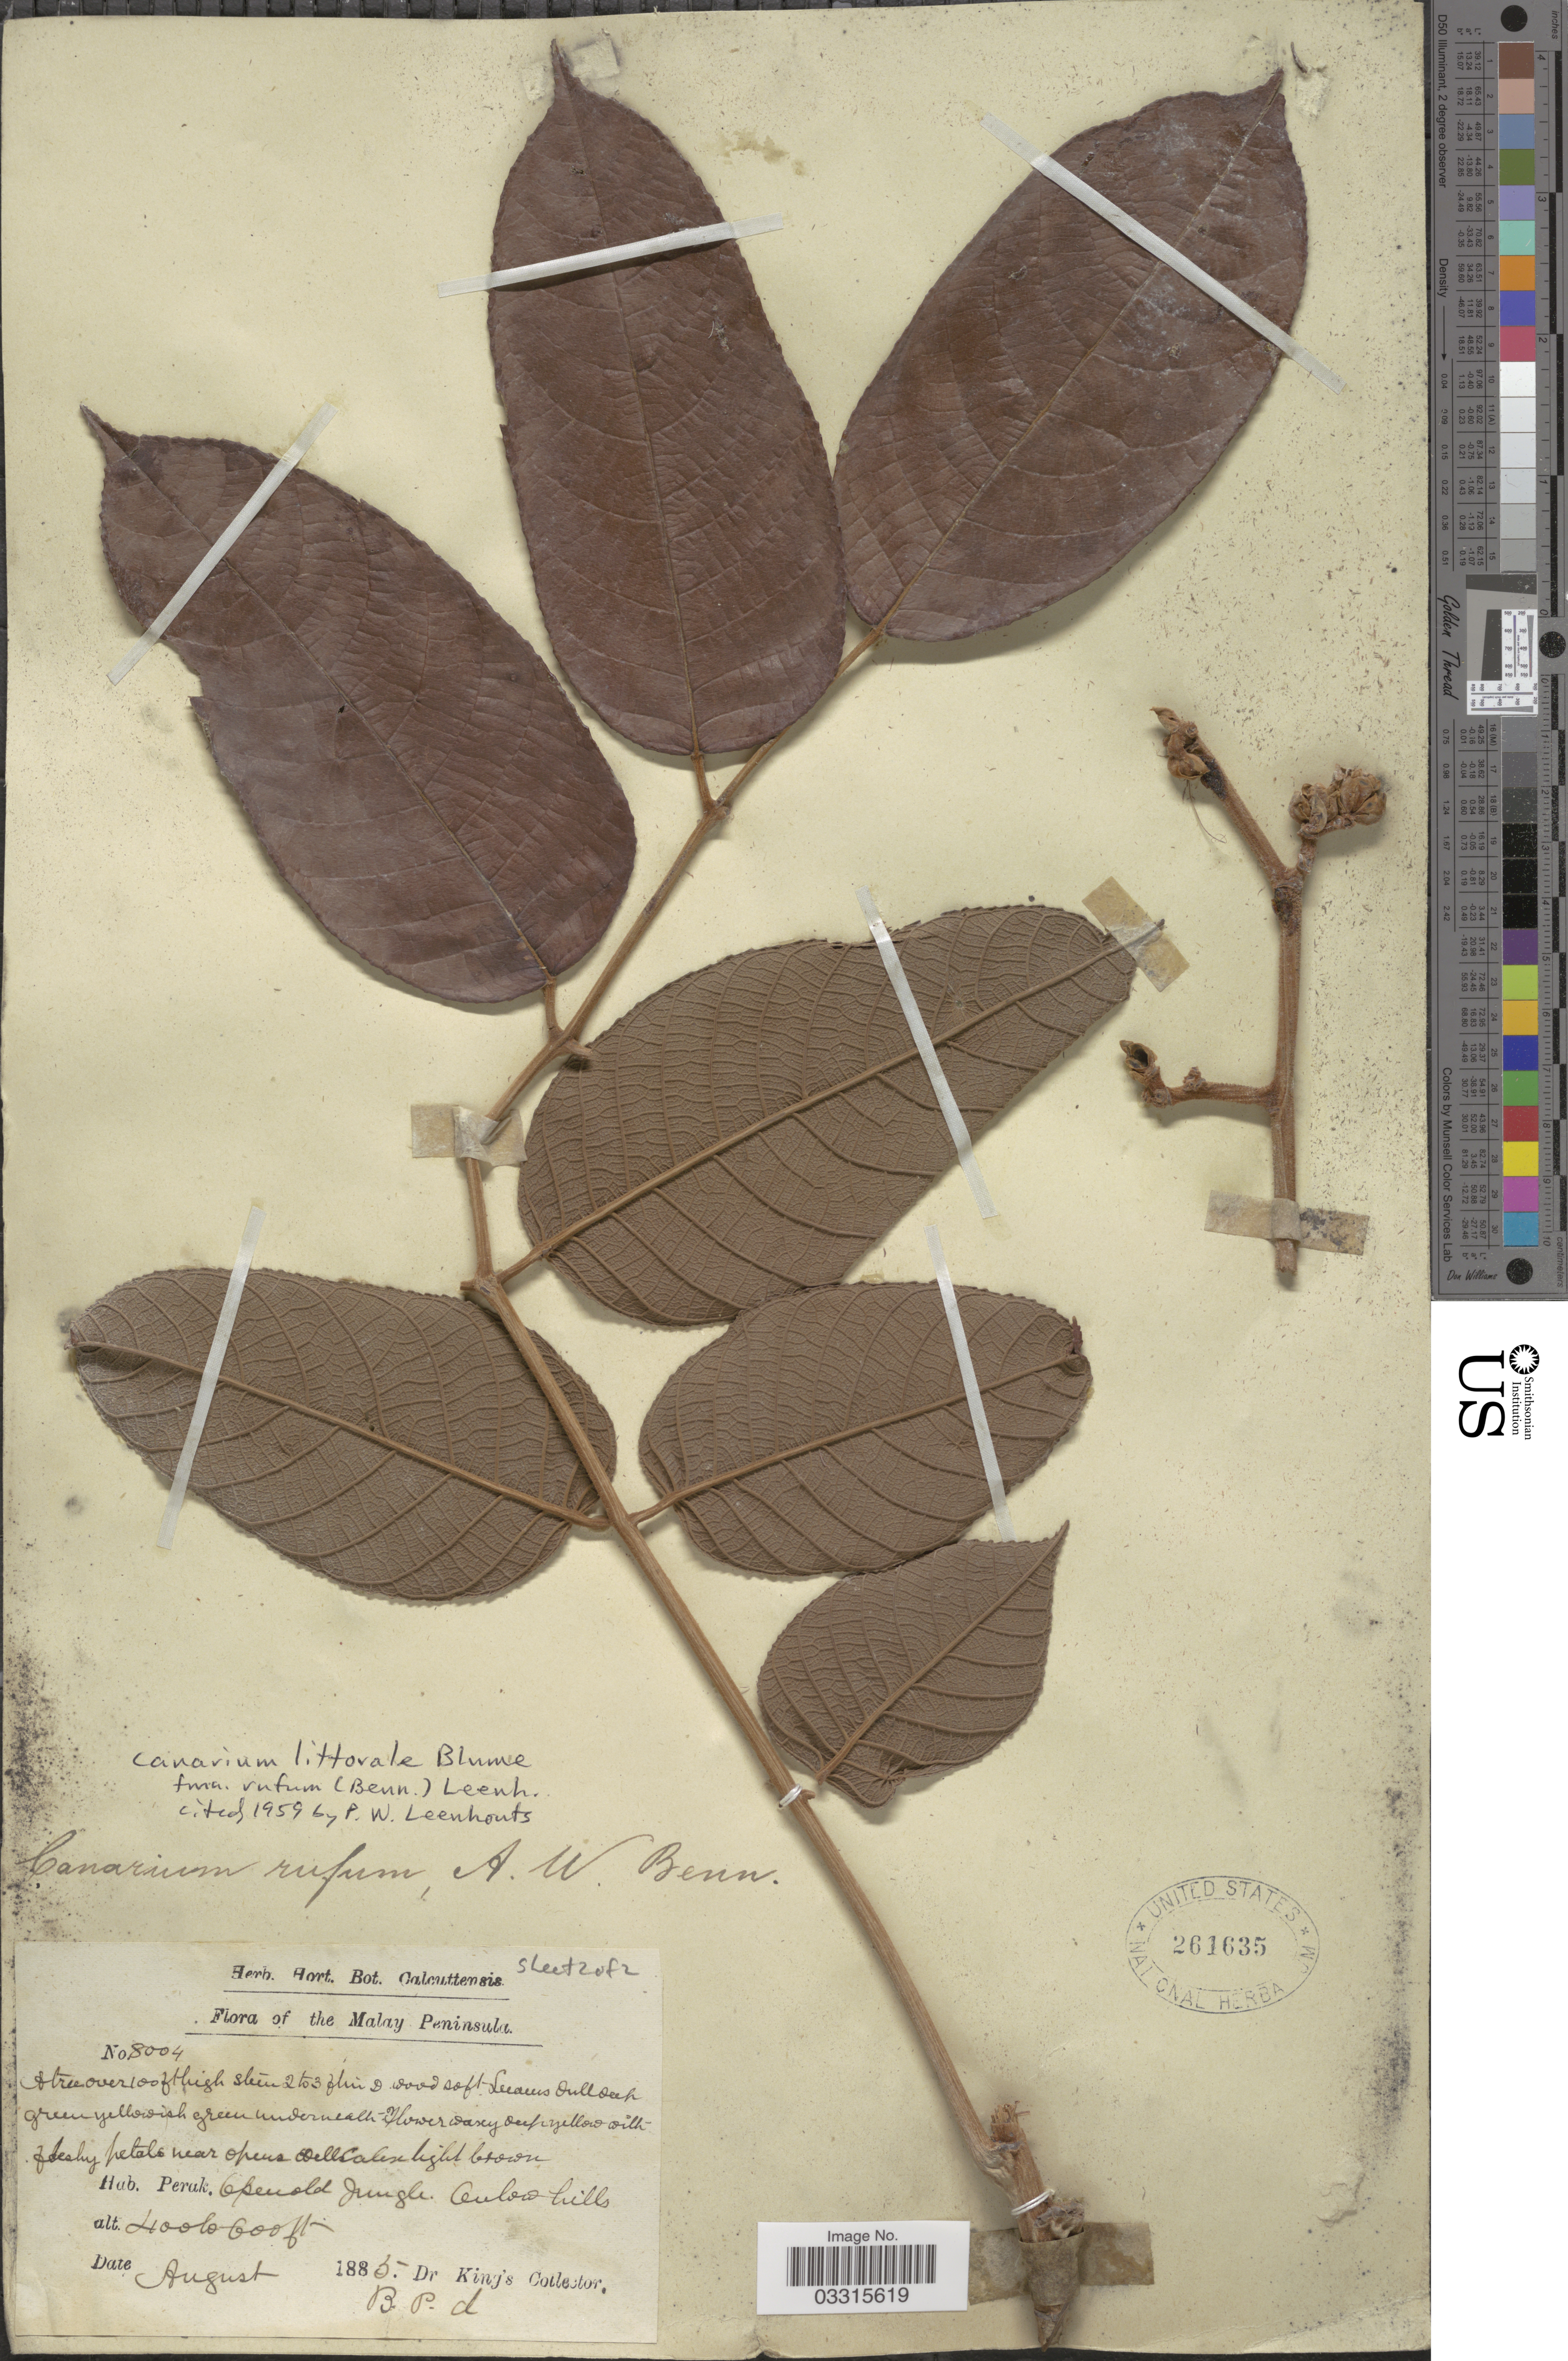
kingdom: Plantae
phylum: Tracheophyta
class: Magnoliopsida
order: Sapindales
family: Burseraceae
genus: Canarium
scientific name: Canarium littorale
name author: Blume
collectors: Dr. King's collector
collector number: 8004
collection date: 1885-08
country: Malaysia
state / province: Perak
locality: Malay Peninsula.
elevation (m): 122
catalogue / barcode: US 261635